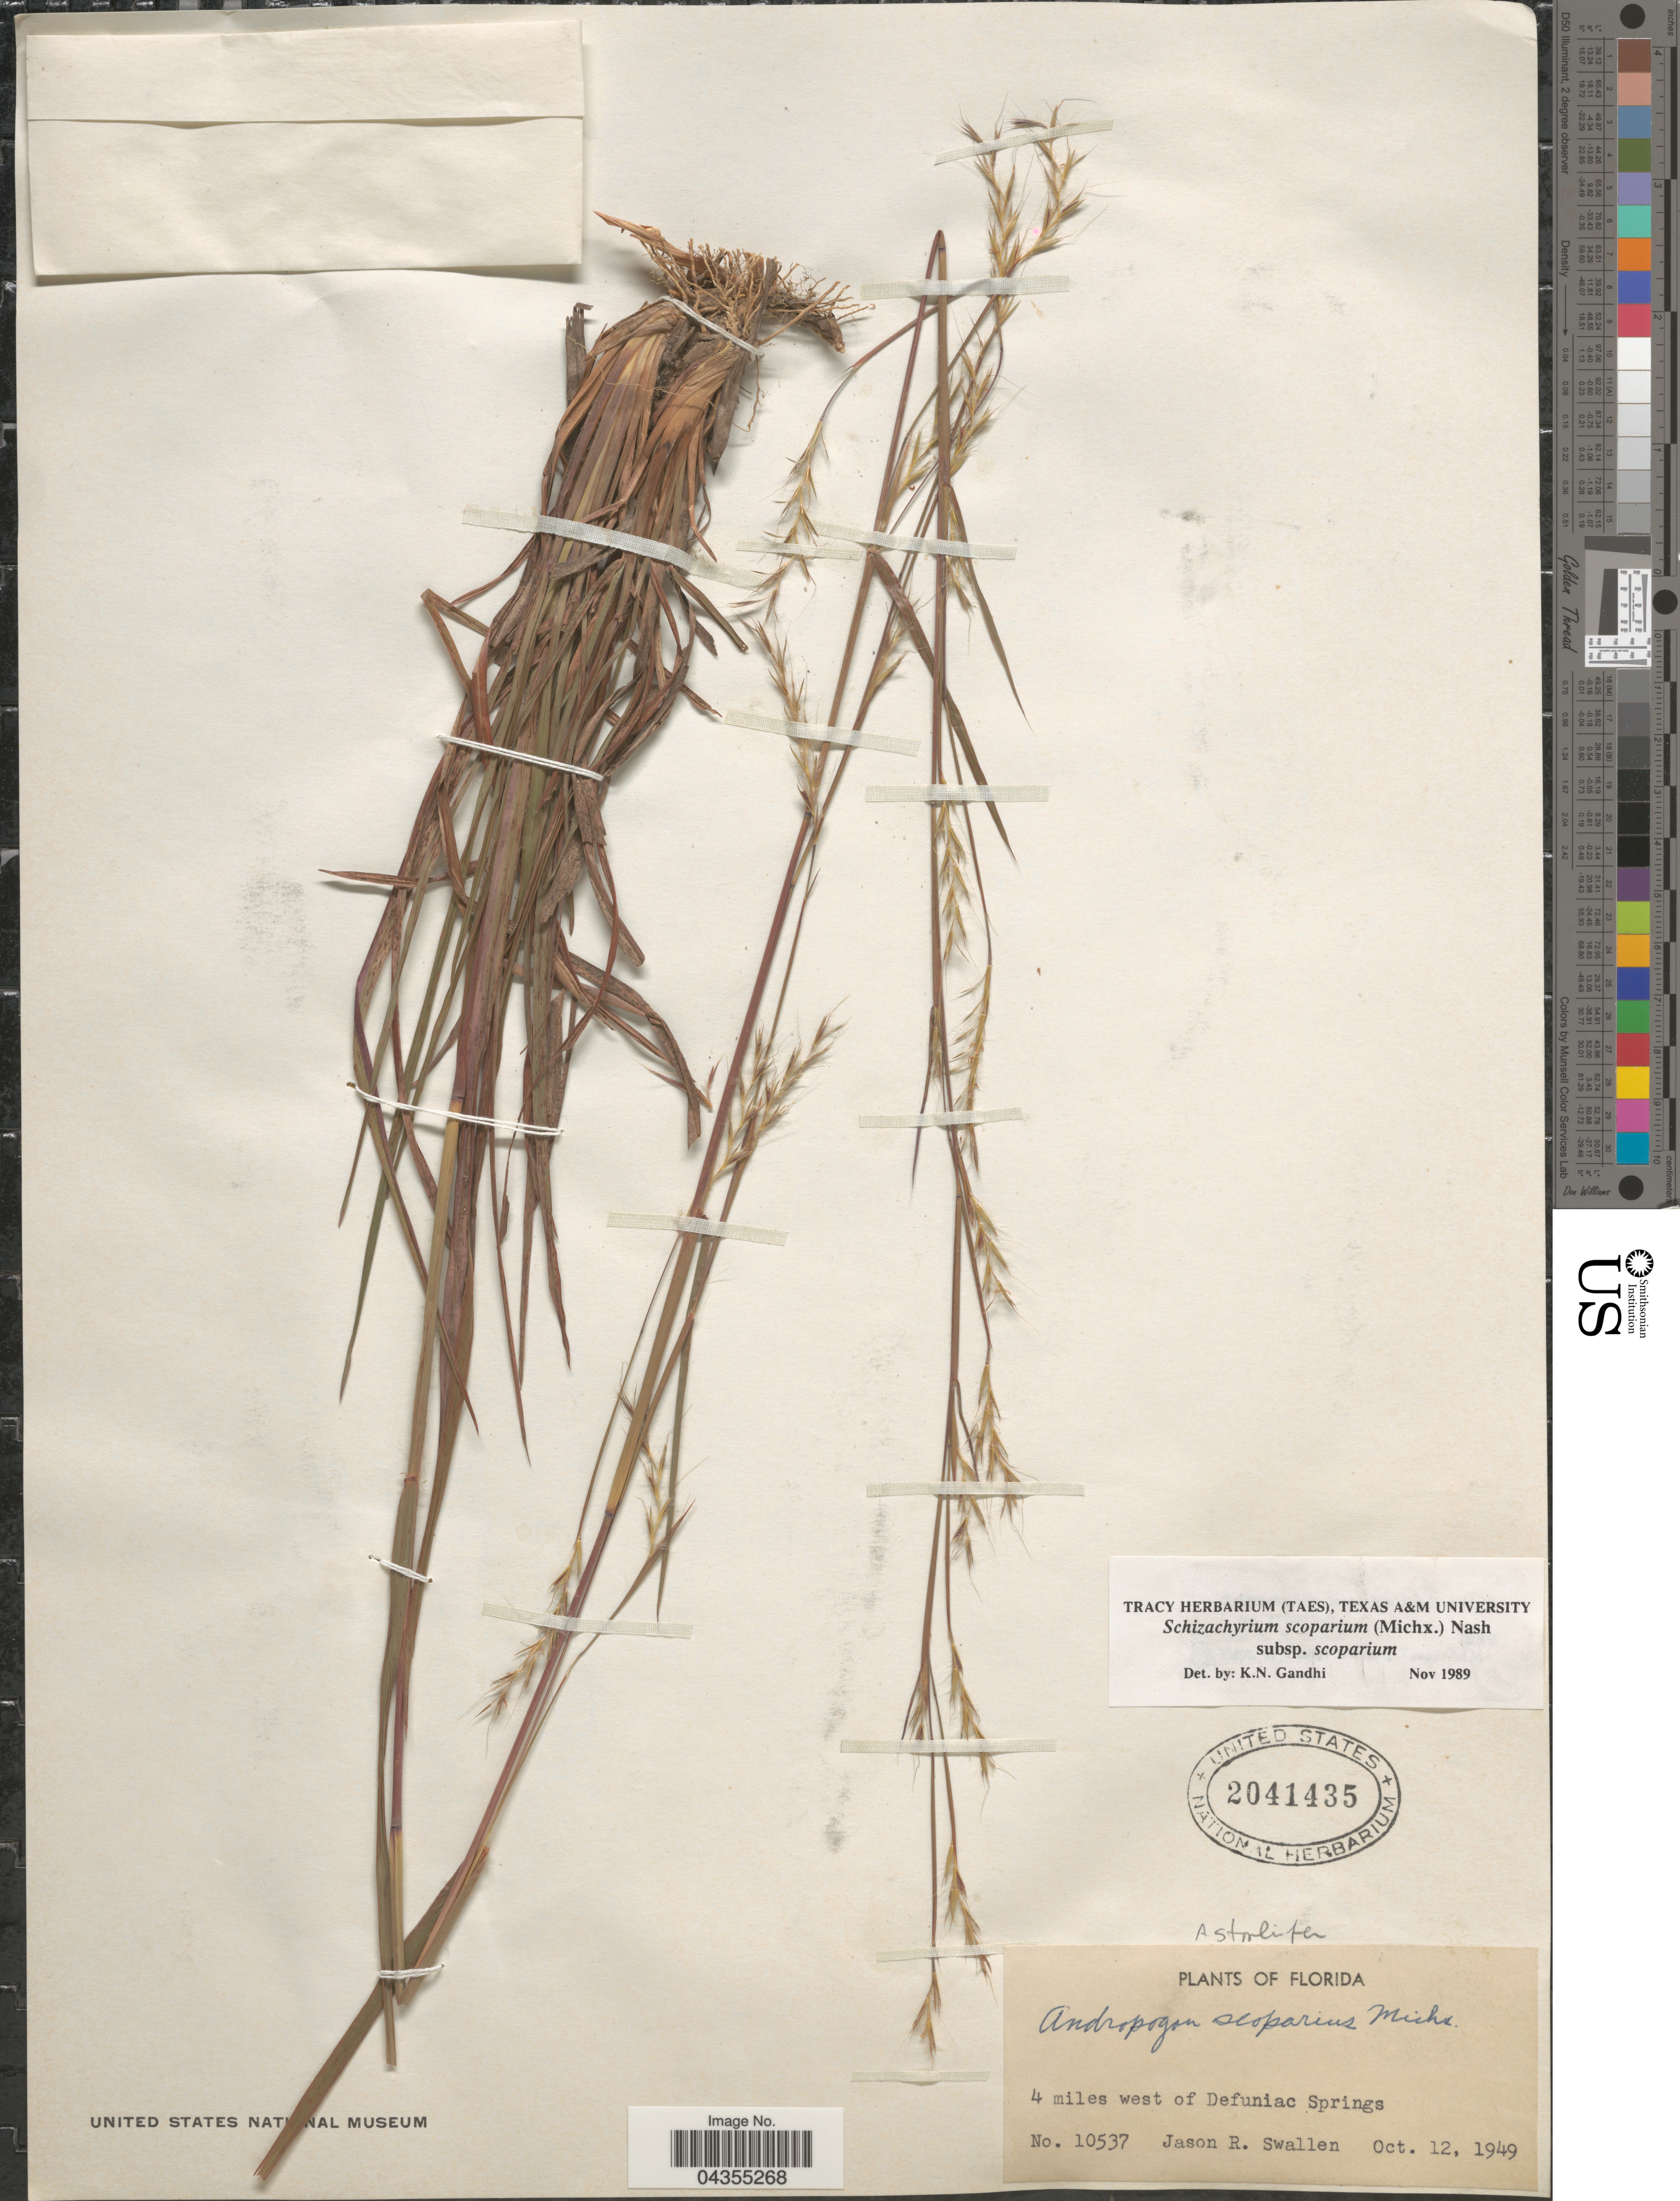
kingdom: Plantae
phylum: Tracheophyta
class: Liliopsida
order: Poales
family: Poaceae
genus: Schizachyrium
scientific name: Schizachyrium scoparium var. scoparium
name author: (Michx.) Nash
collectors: J. R. Swallen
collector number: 10537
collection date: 1949-10-12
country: United States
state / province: Florida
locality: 4 miles west of Defuniac Springs.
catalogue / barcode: US 2041435